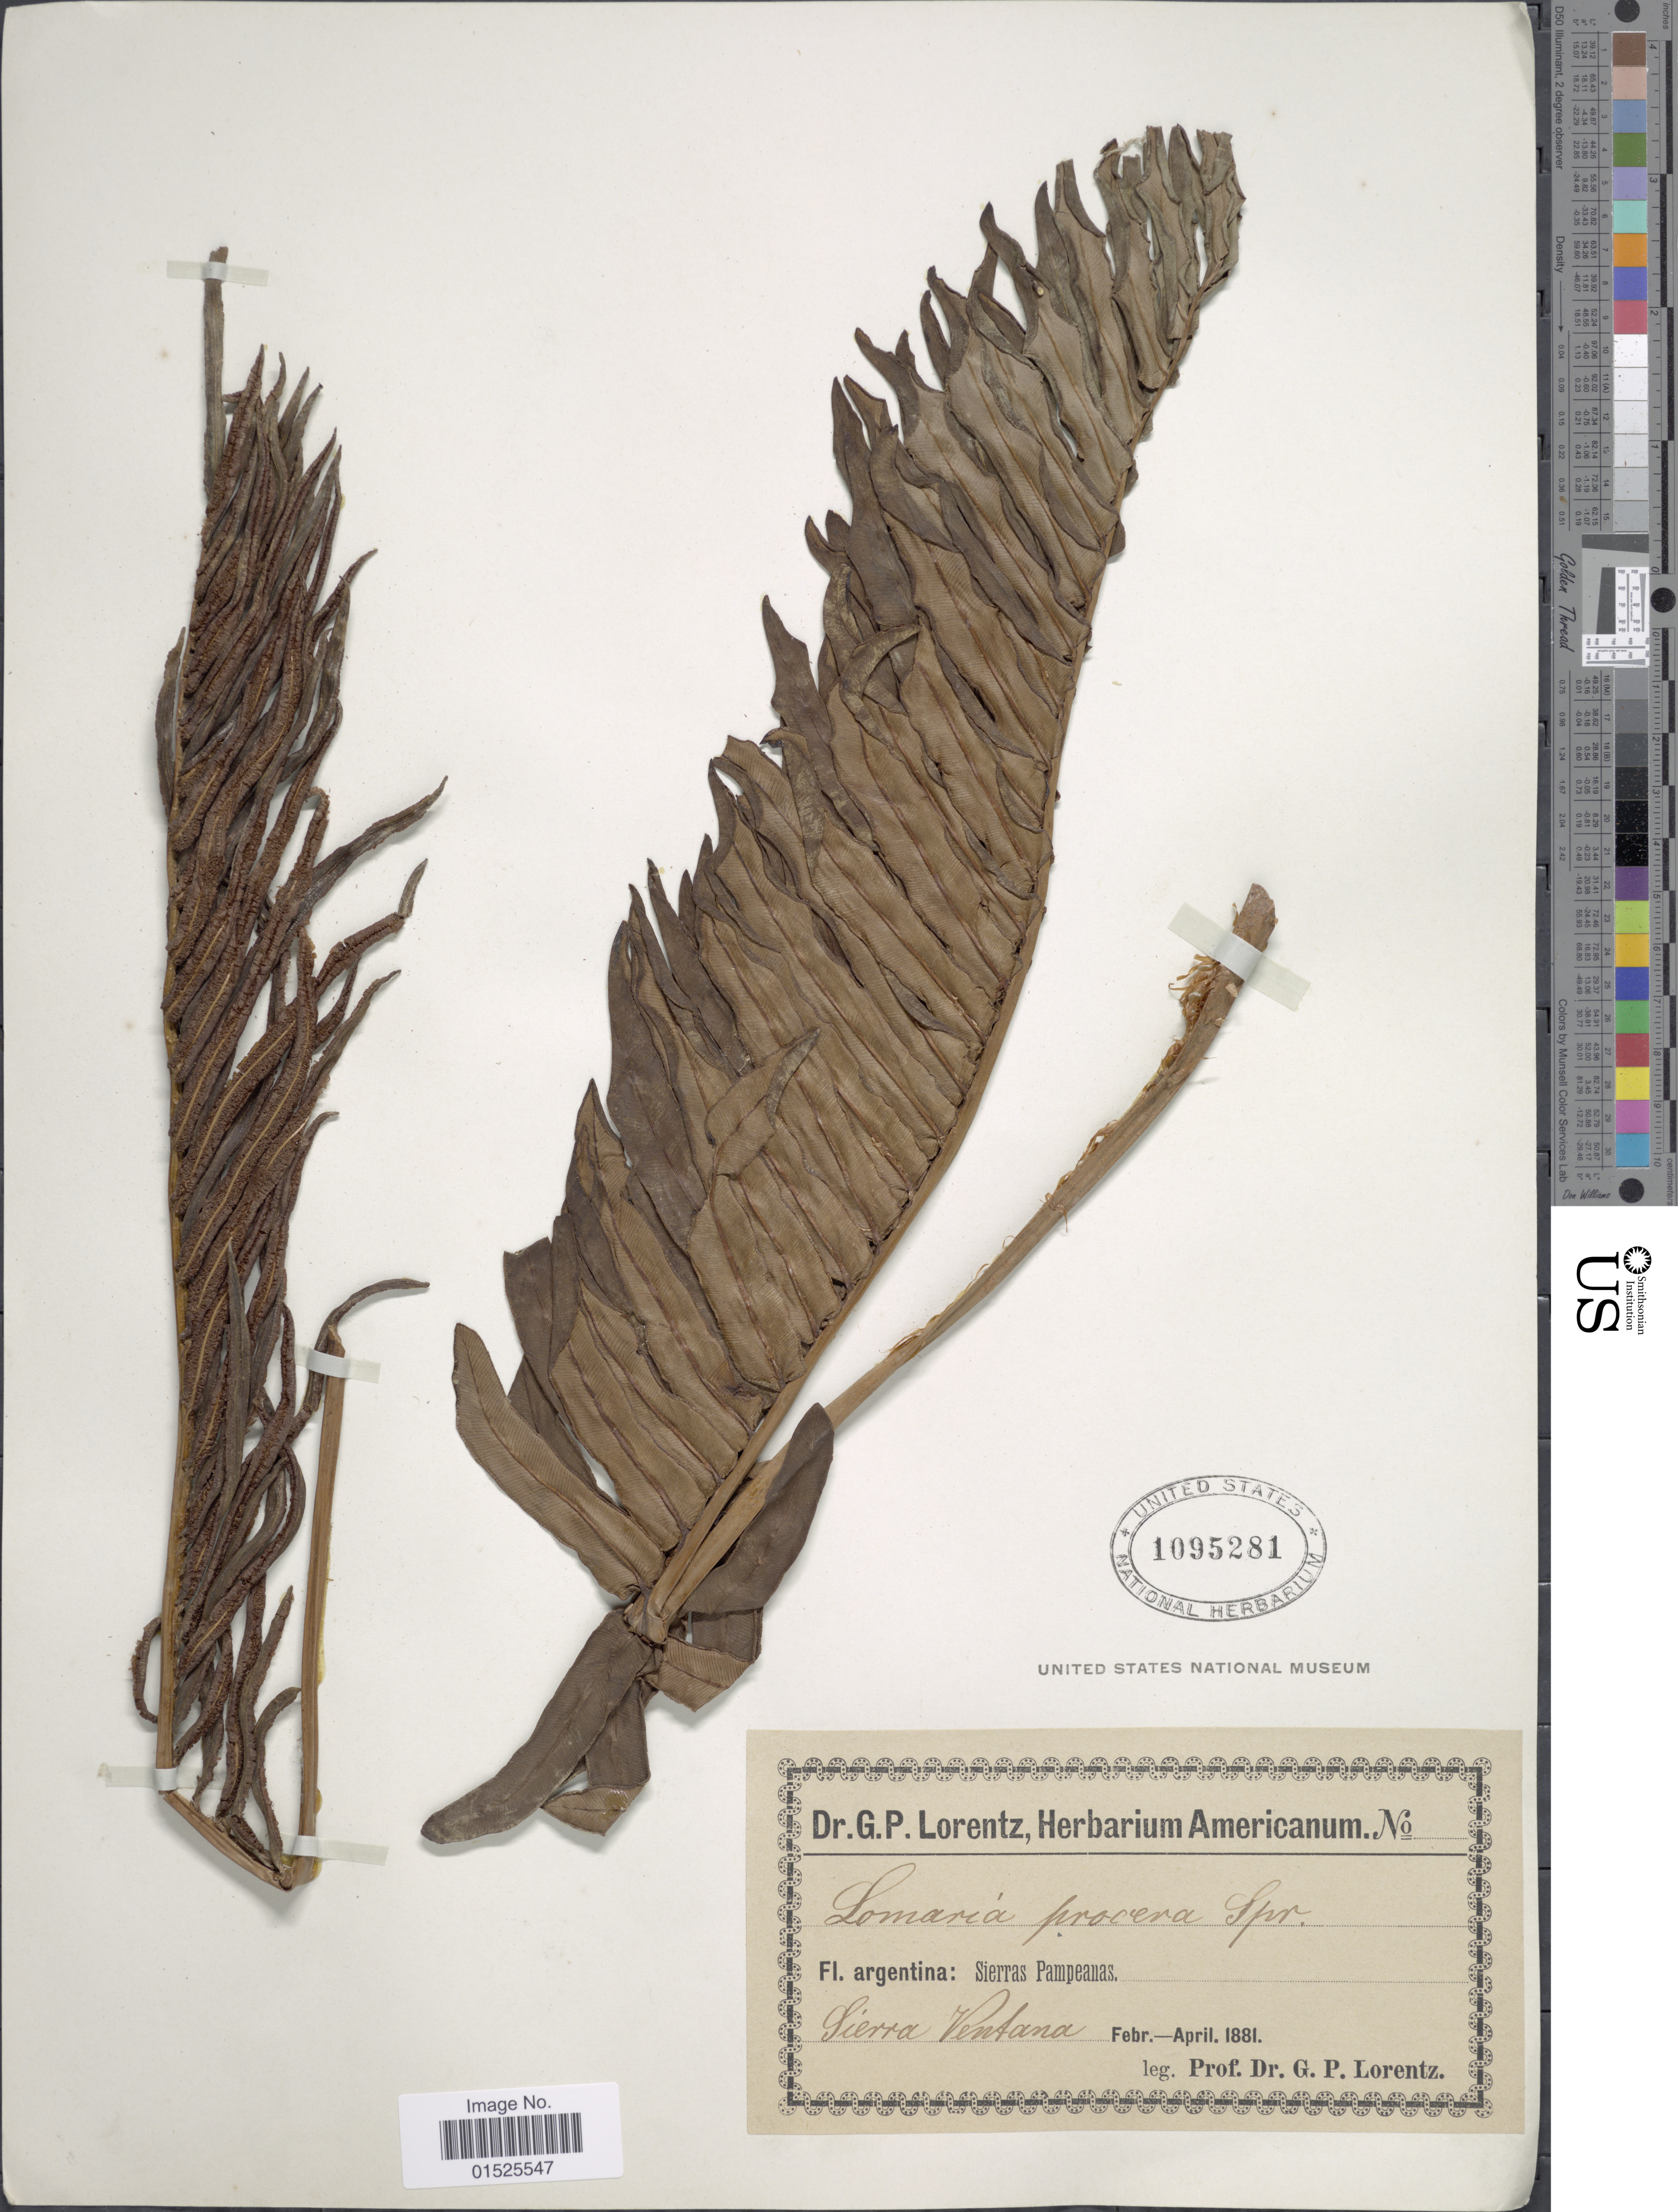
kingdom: Plantae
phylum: Tracheophyta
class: Polypodiopsida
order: Polypodiales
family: Blechnaceae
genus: Blechnum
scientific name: Blechnum chilense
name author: (Kaulf.) Mett.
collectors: P. G. Lorentz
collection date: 1881-02/1881-04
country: Argentina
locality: Sierras Pampeanas. Sierra Ventana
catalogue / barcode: US 1095281